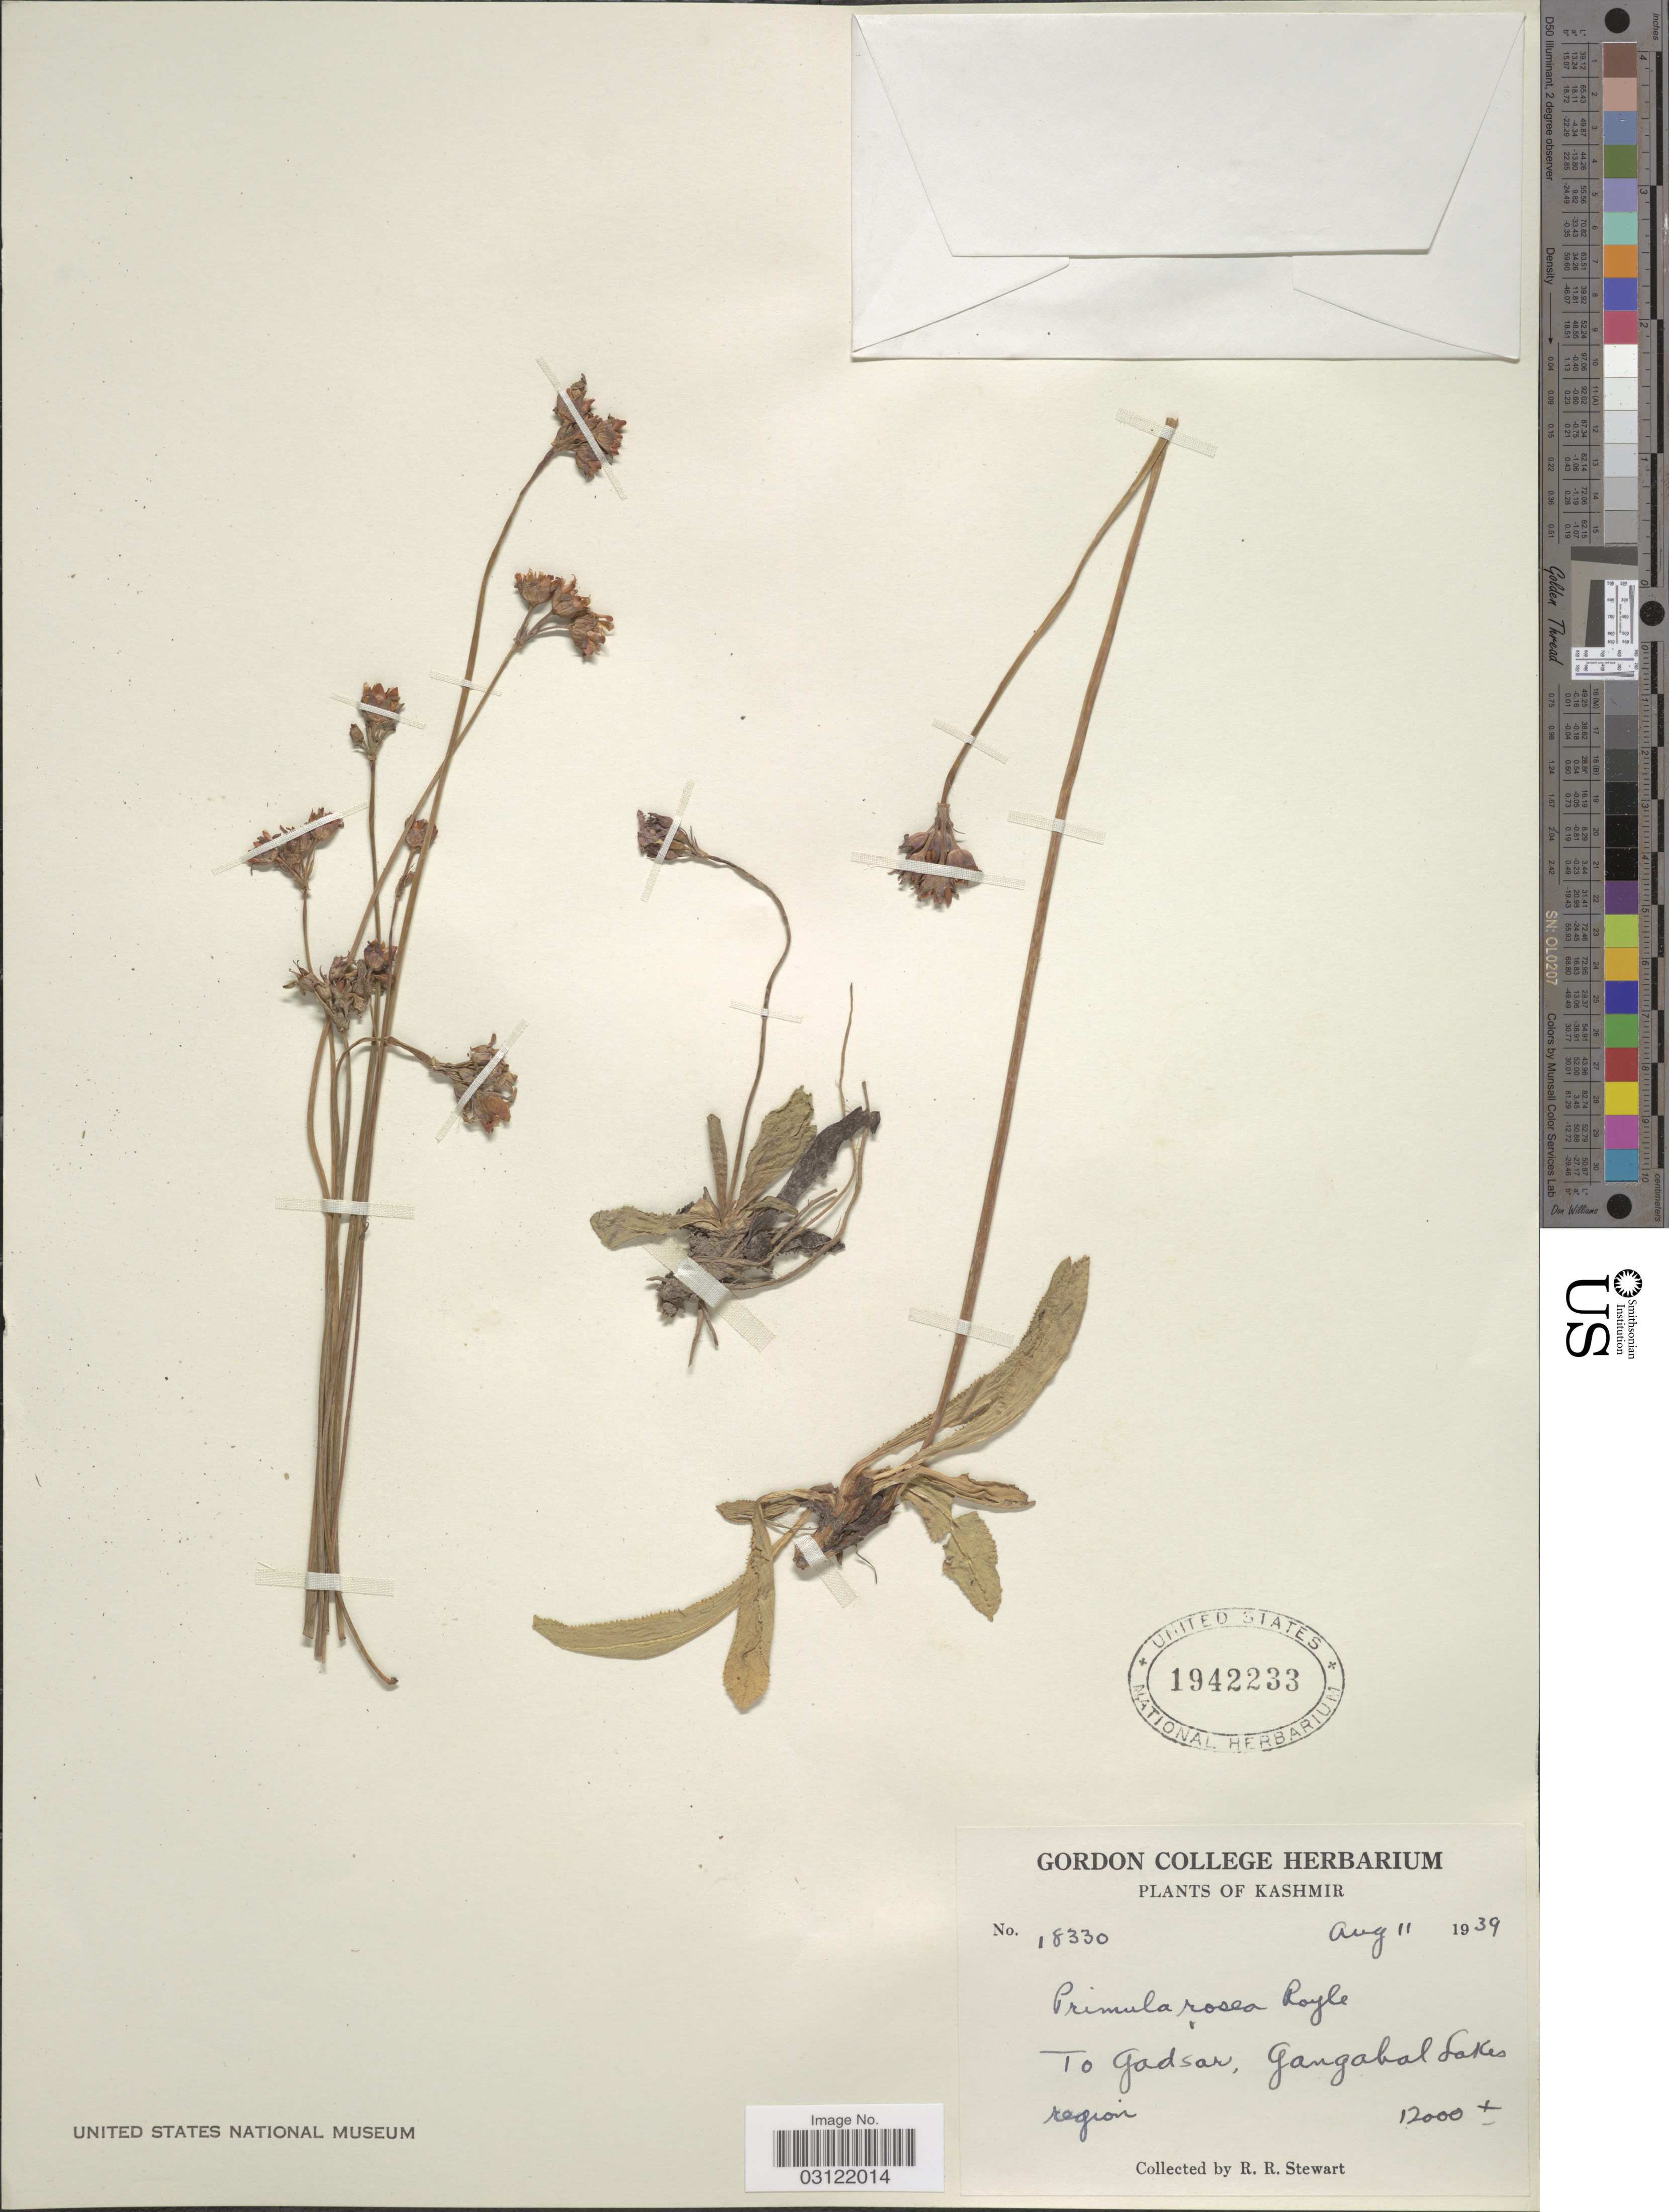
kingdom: Plantae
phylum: Tracheophyta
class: Magnoliopsida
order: Ericales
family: Primulaceae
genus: Primula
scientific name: Primula rosea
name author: Royle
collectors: R. Stewart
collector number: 18330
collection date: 1939-08-11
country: India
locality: Kashmir, To Gadsar, Gangabal Lakes region.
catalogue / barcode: US 1942233